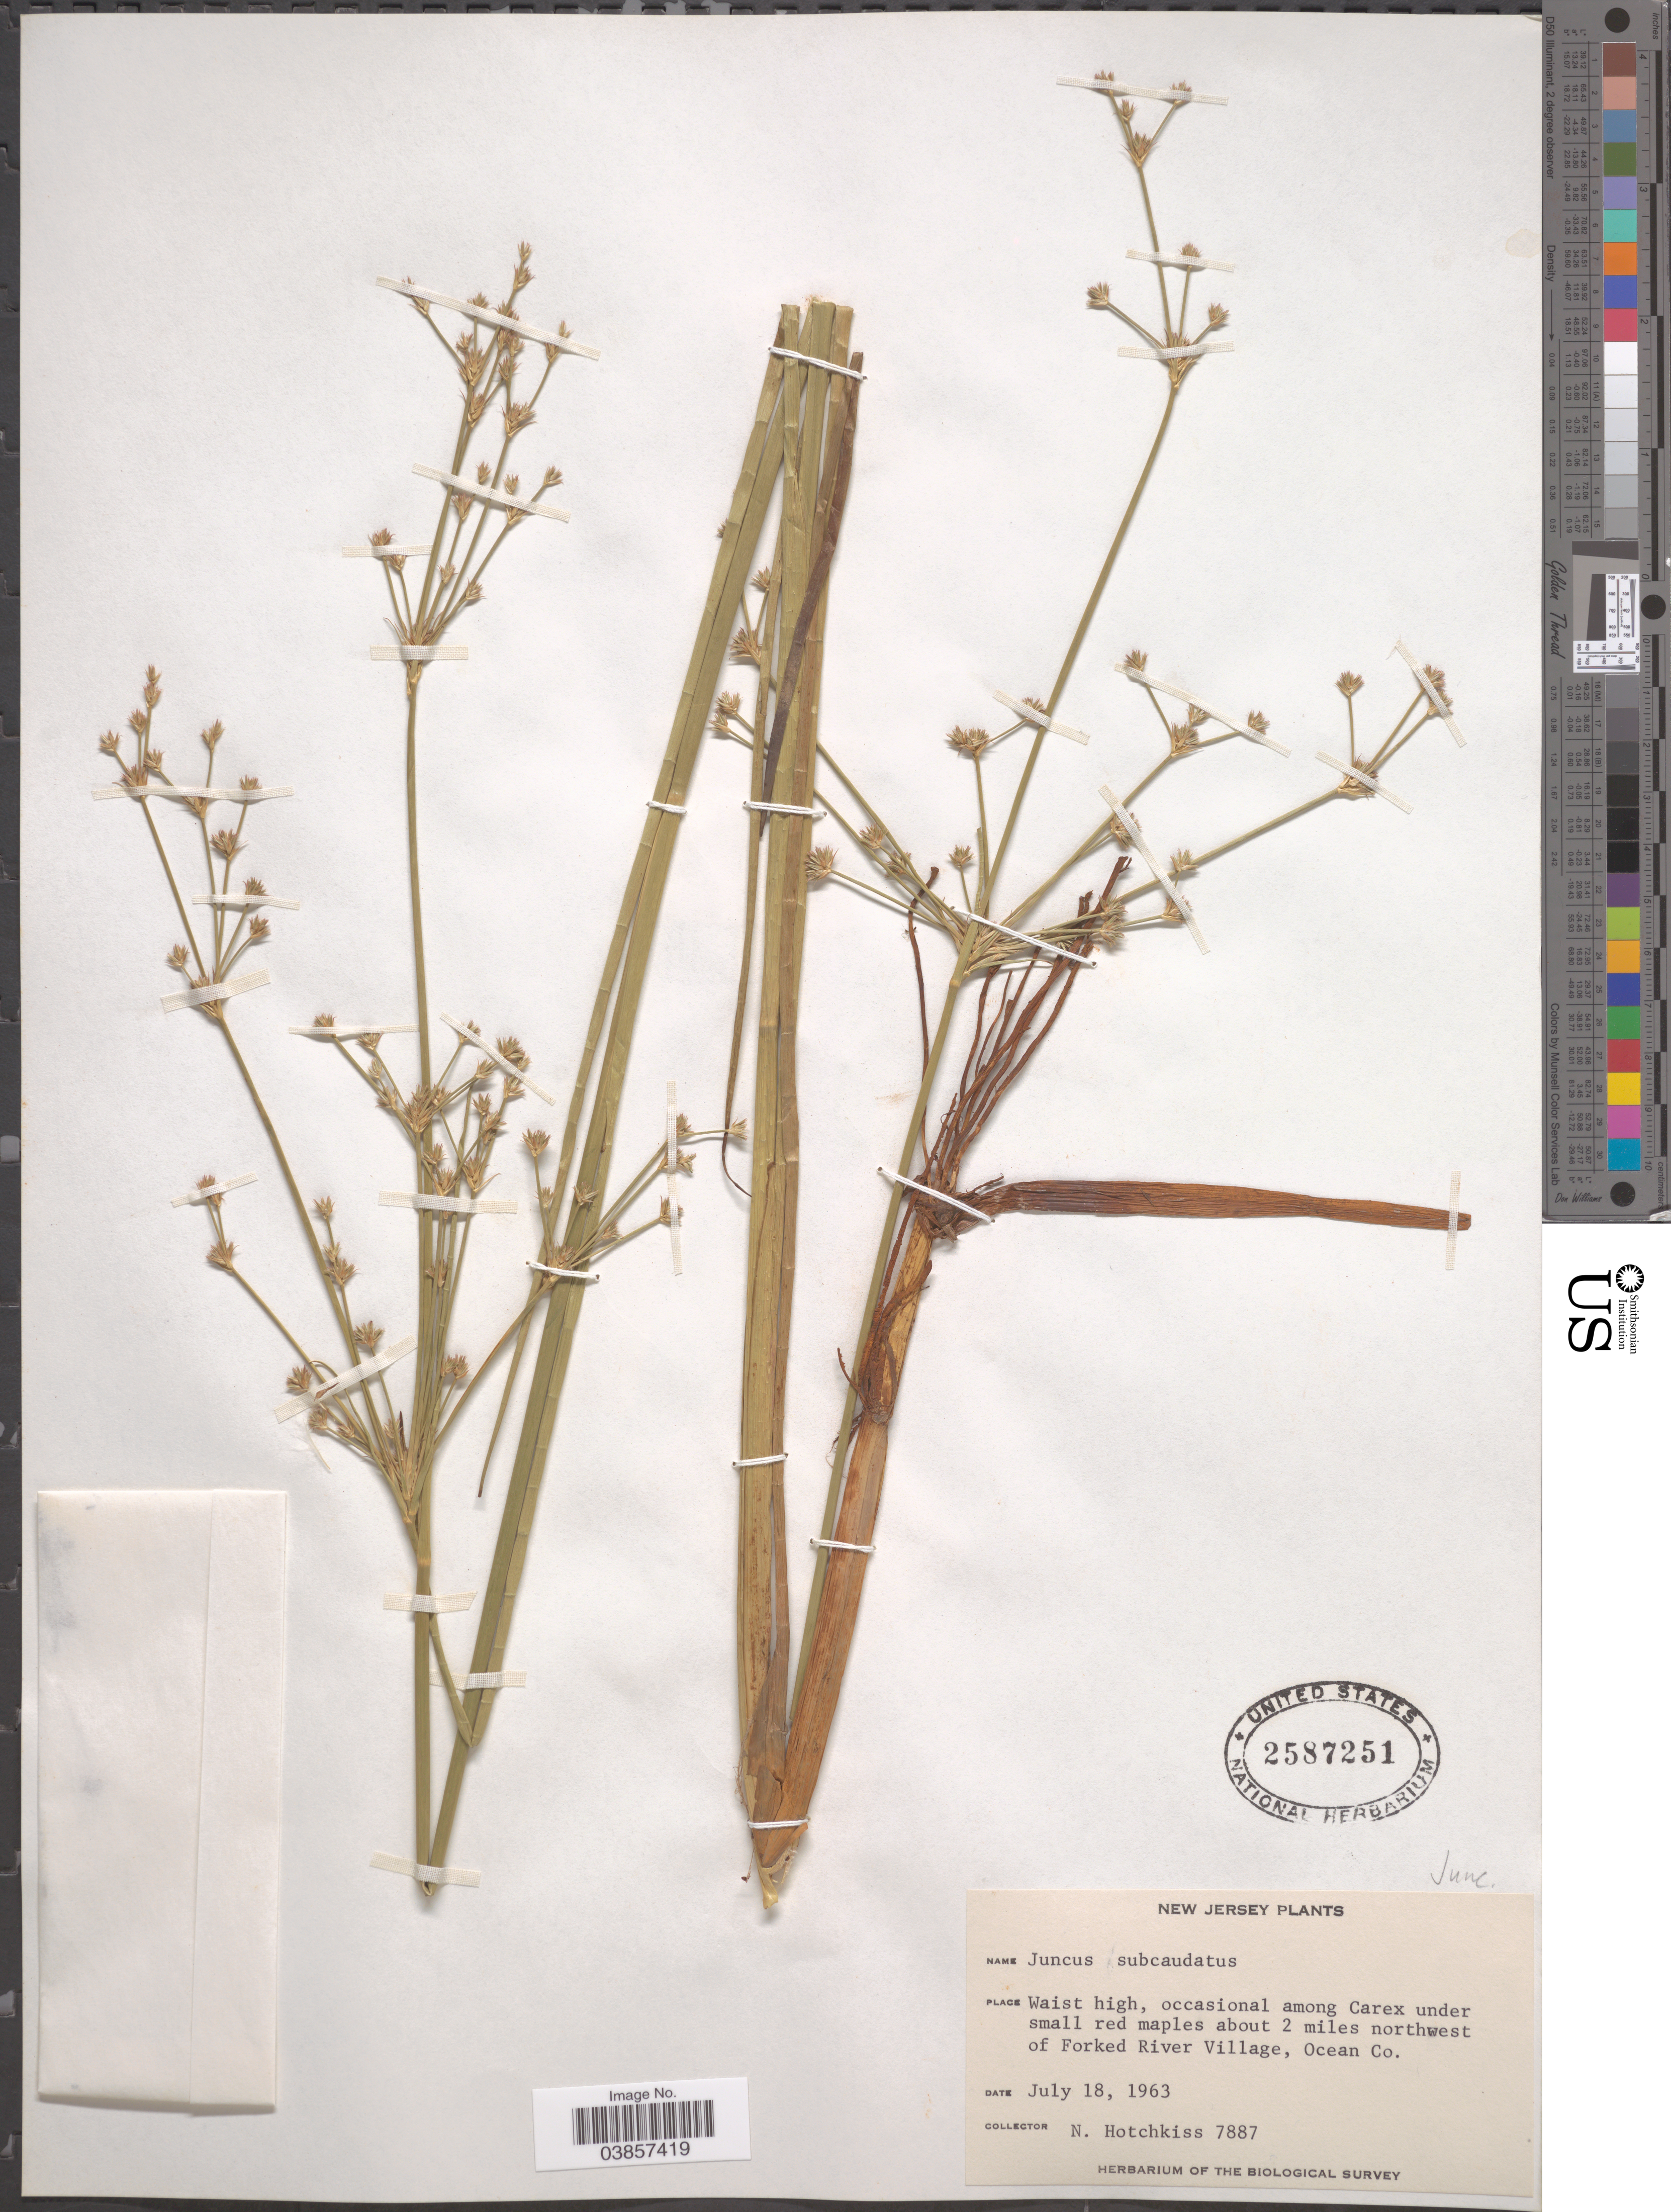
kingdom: Plantae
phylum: Tracheophyta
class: Liliopsida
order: Poales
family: Juncaceae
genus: Juncus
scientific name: Juncus subcaudatus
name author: (Engelm. ex A. Gray) Coville & S.F. Blake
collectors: N. Hotchkiss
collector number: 7887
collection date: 1963-07-18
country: United States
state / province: New Jersey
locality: About 2 miles northwest of Forked River Village, Ocean Co.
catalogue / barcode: US 2587251